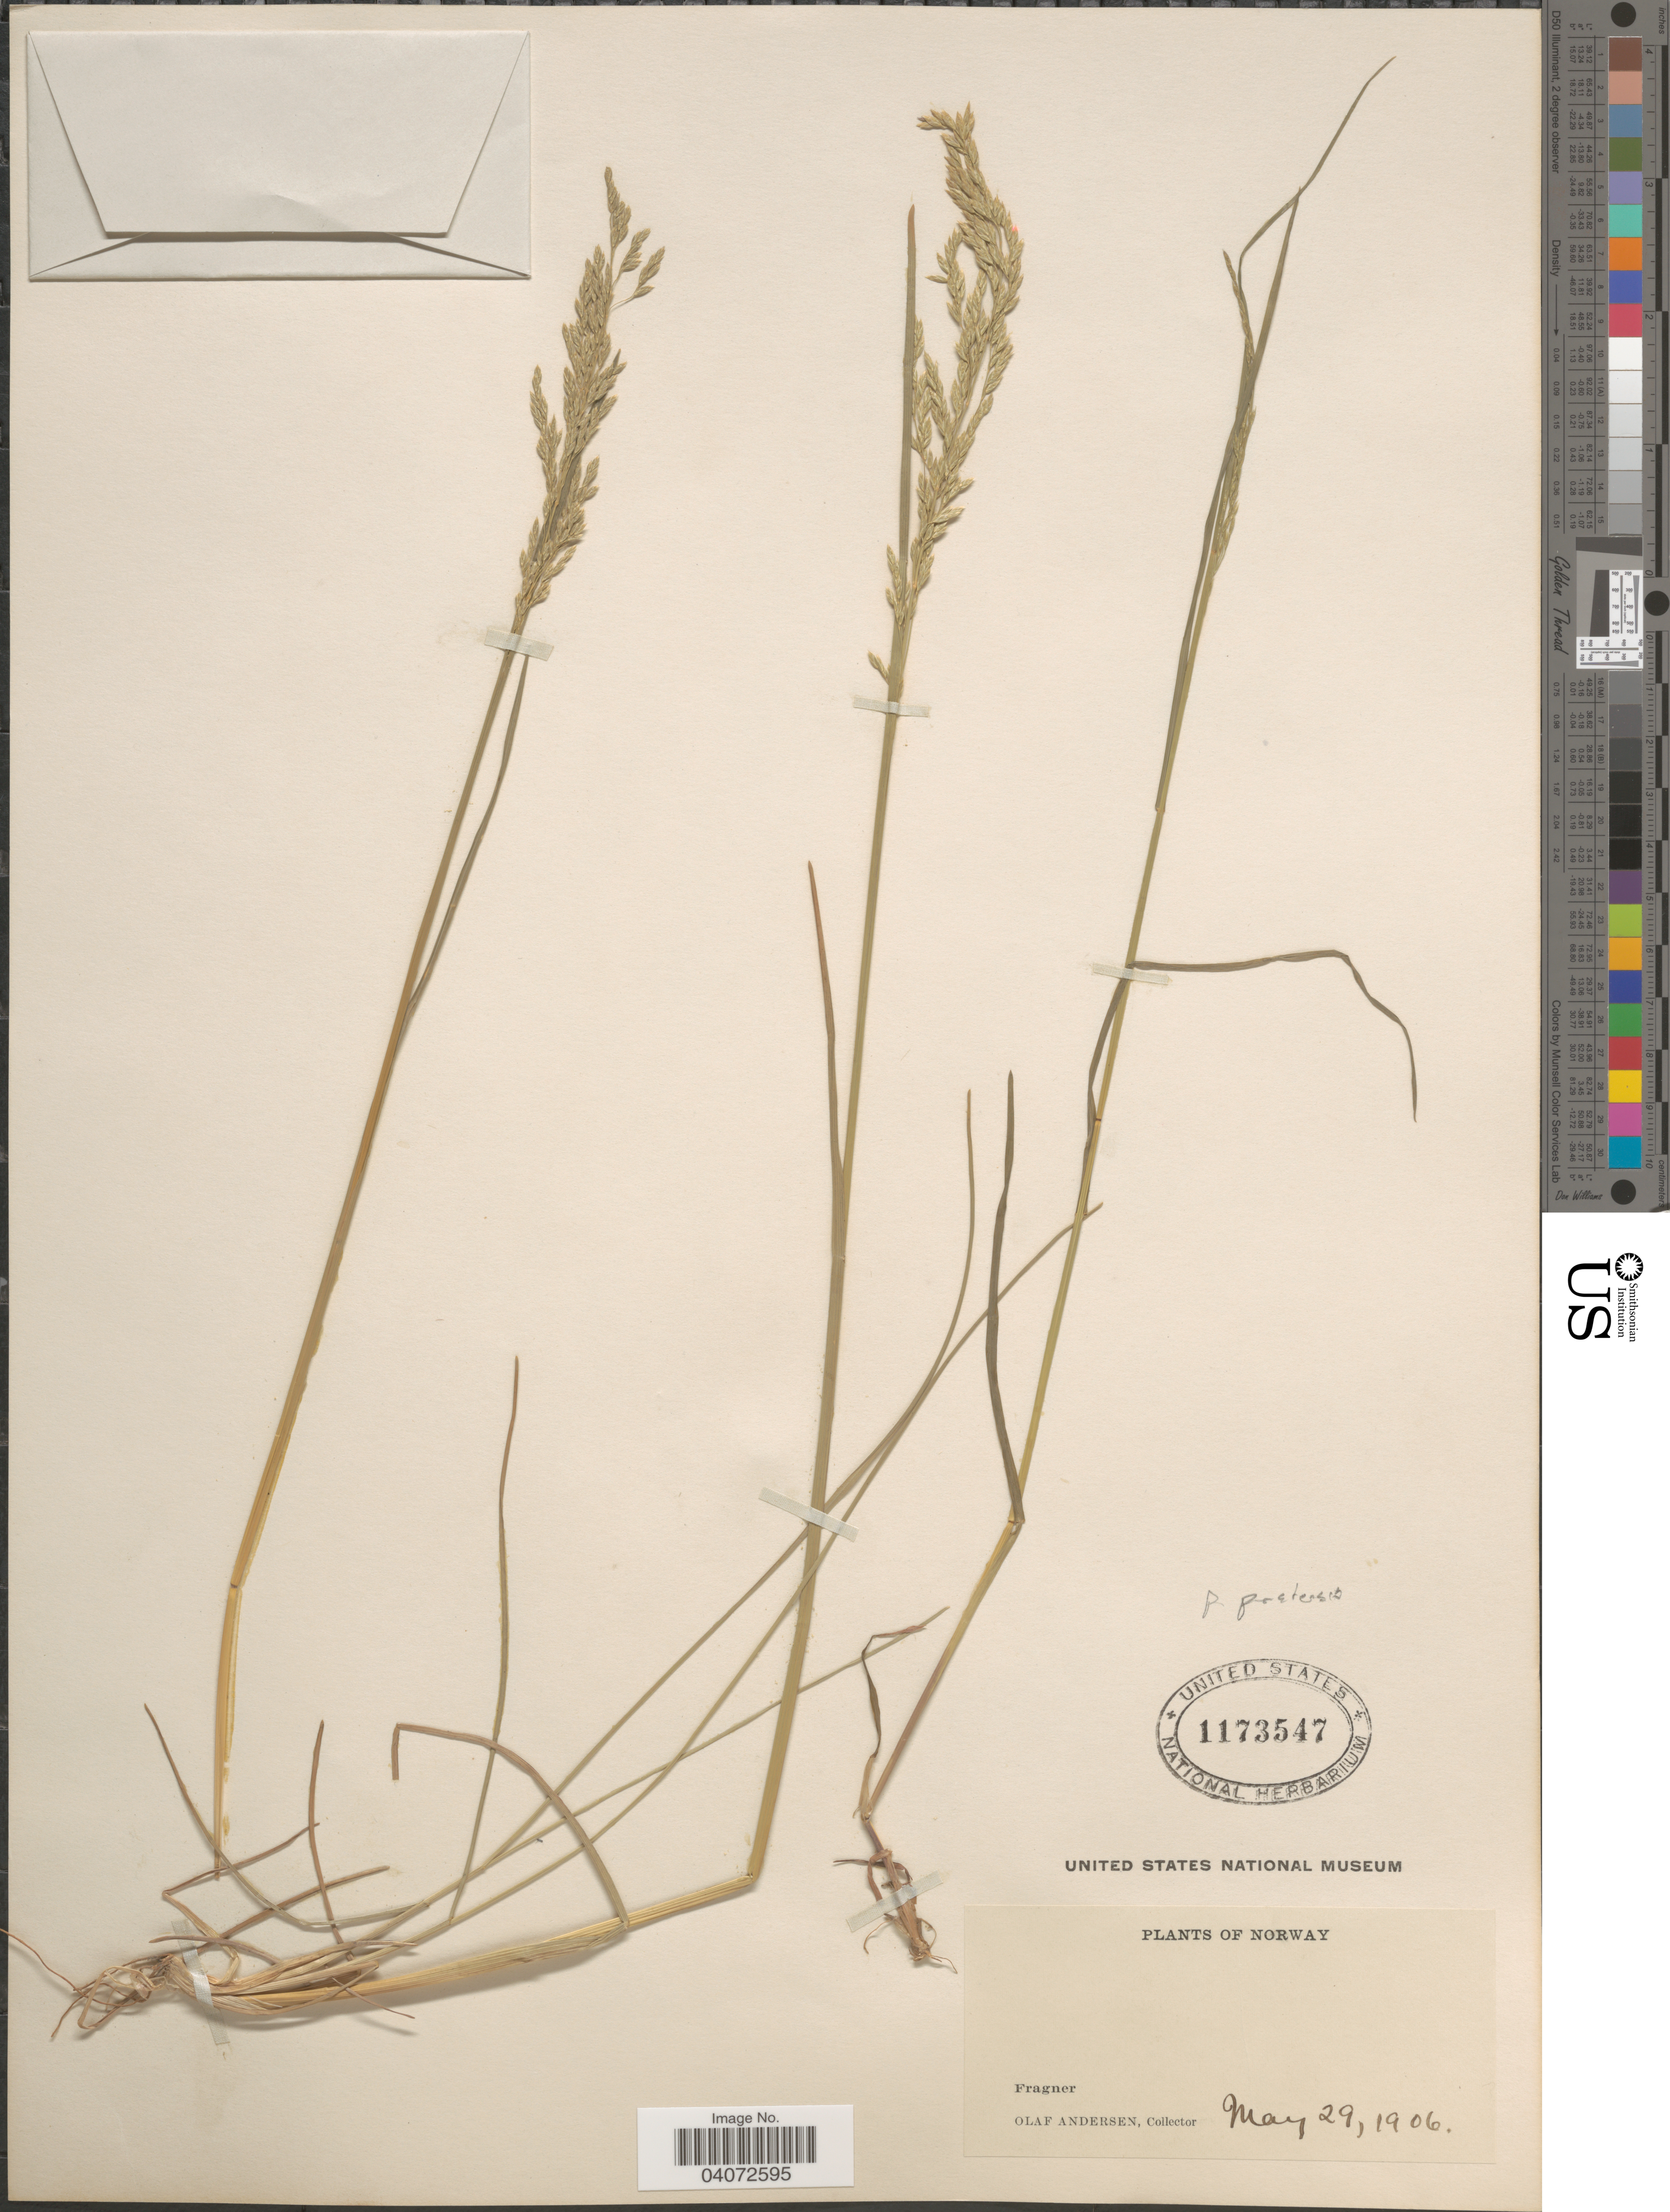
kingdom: Plantae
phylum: Tracheophyta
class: Liliopsida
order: Poales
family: Poaceae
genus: Poa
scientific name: Poa pratensis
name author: L.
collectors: O. Andersen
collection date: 1906-05-29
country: Norway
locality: Fragner.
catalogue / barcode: US 1173547